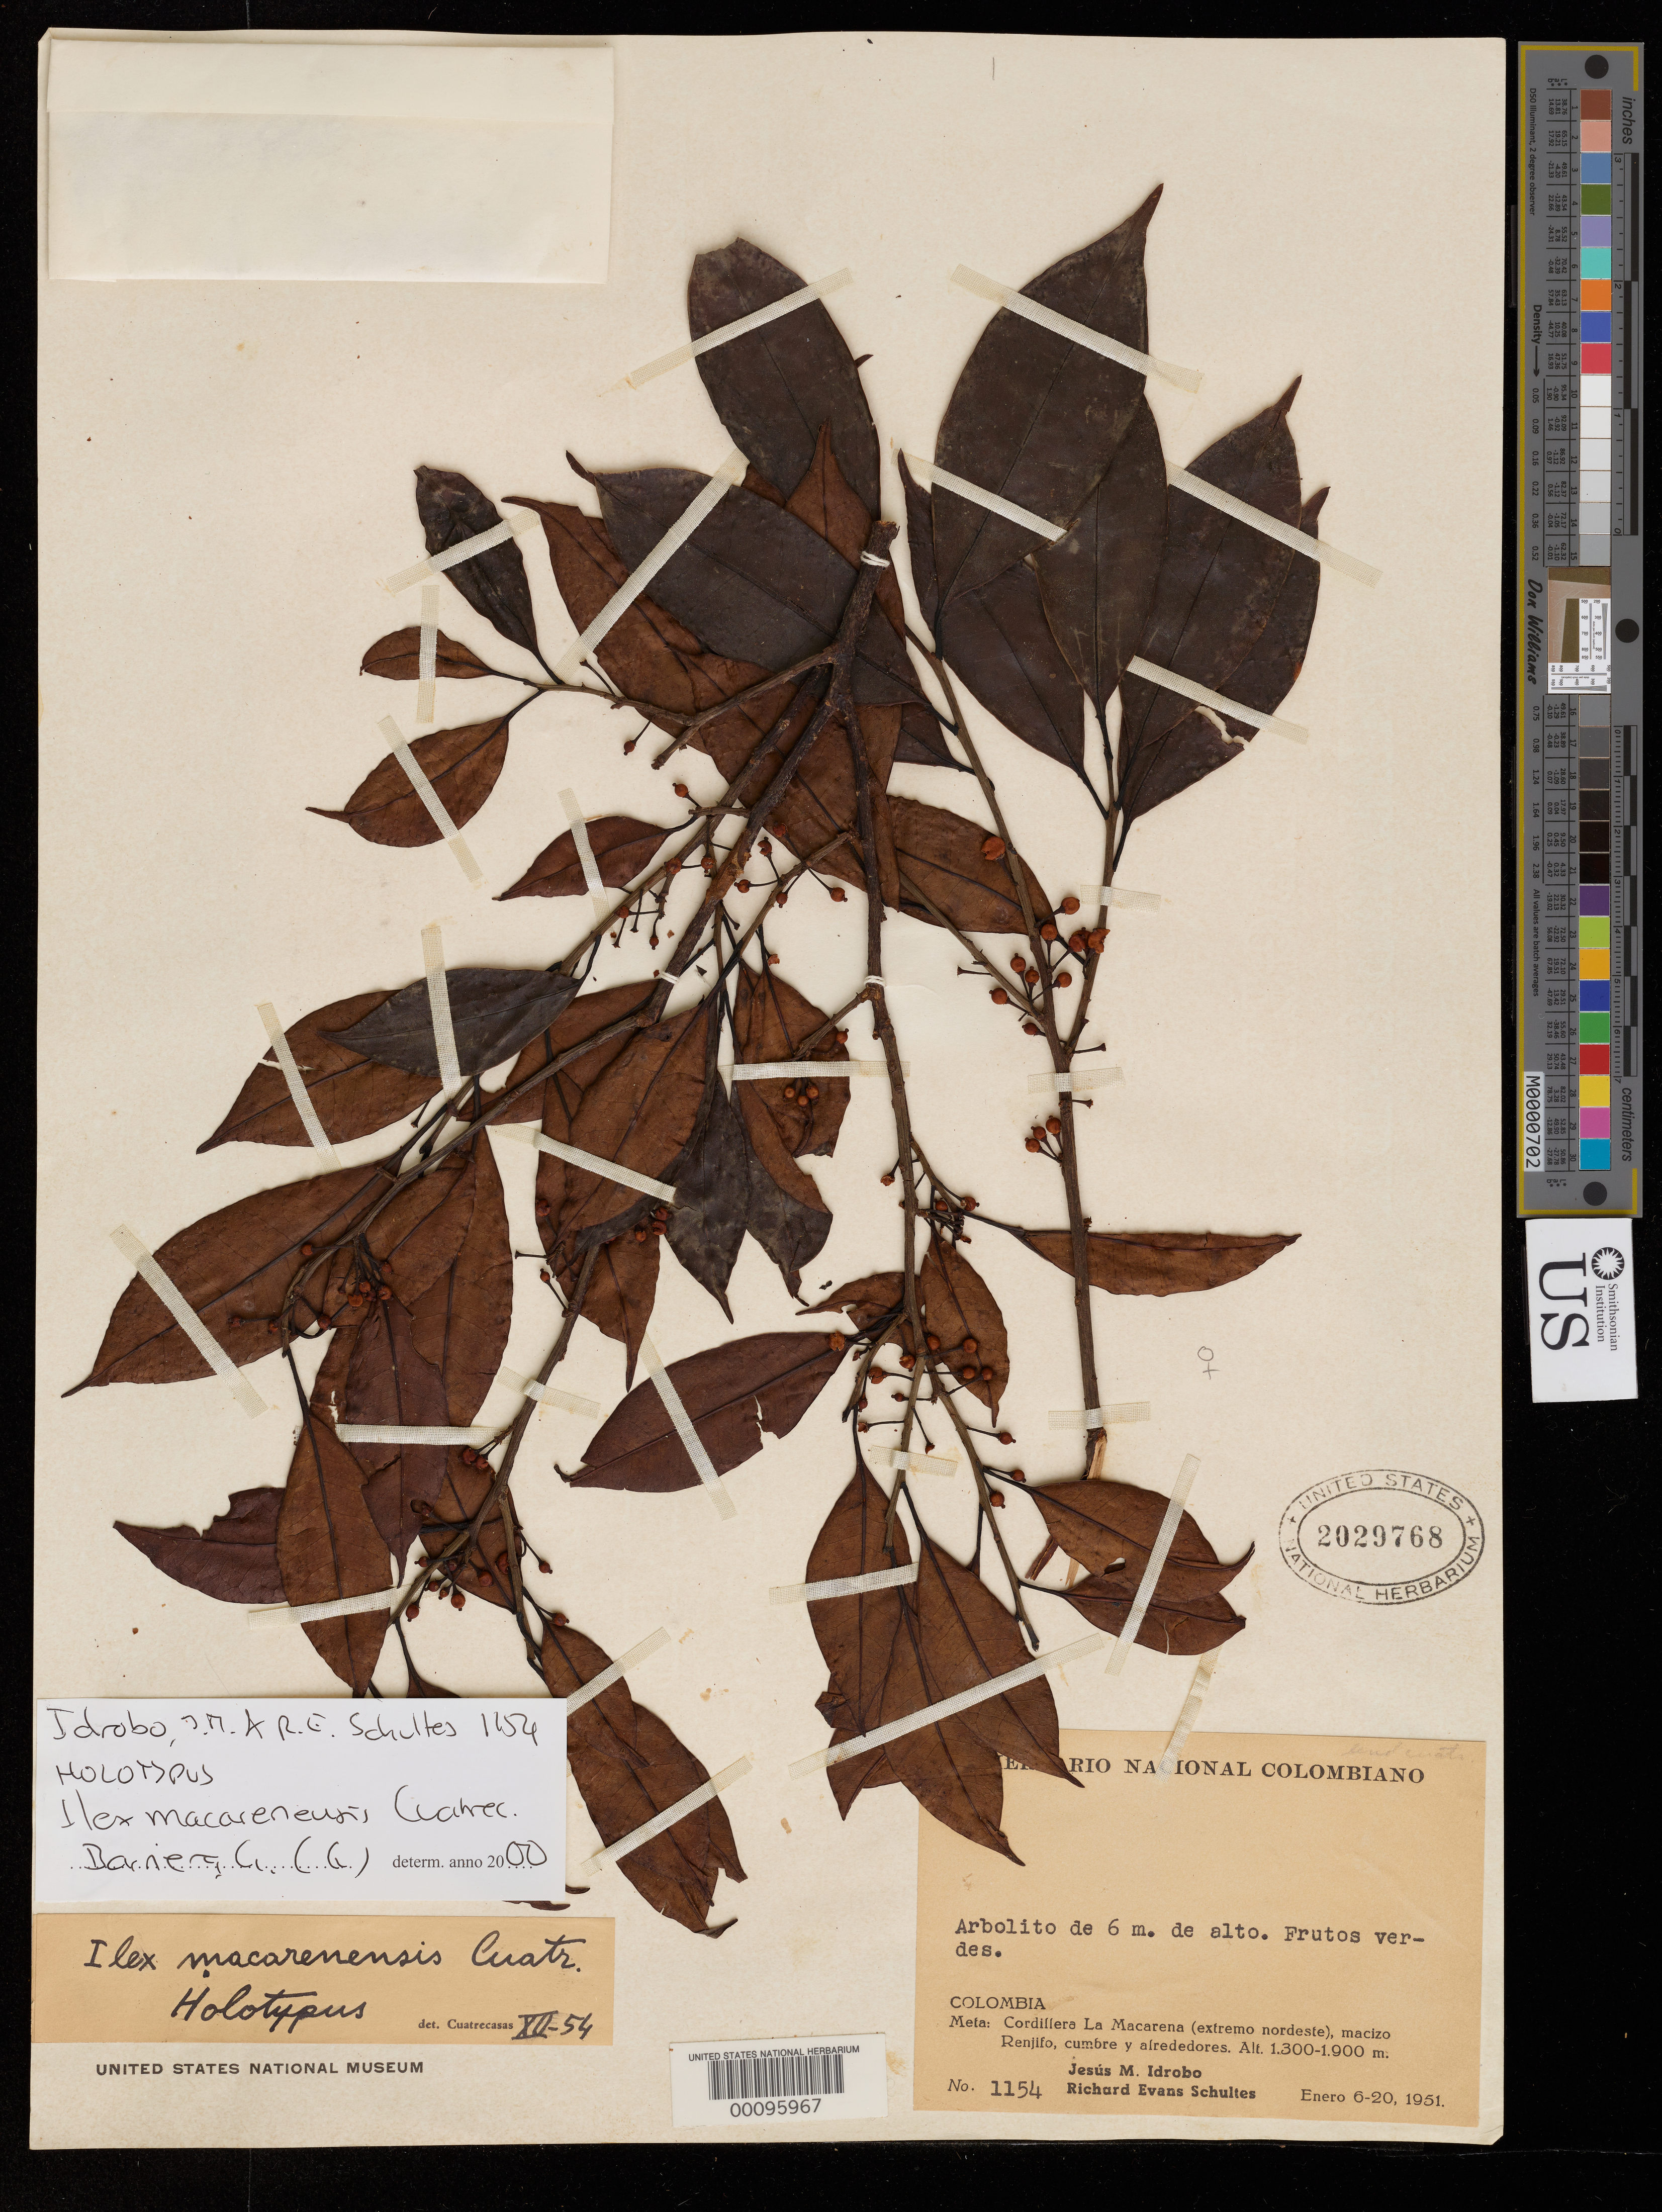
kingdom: Plantae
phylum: Tracheophyta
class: Magnoliopsida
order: Aquifoliales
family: Aquifoliaceae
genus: Ilex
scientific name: Ilex macarenensis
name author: Cuatrec.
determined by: Barriera, Gabrielle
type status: Holotype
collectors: J. M. Idrobo & R. E. Schultes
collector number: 1154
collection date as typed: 06 Jan 1951 to 20 Jan 1951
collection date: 1951-01-06/1951-01-20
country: Colombia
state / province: Meta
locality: Cordillera La Macarena.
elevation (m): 1300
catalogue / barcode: US 2029768